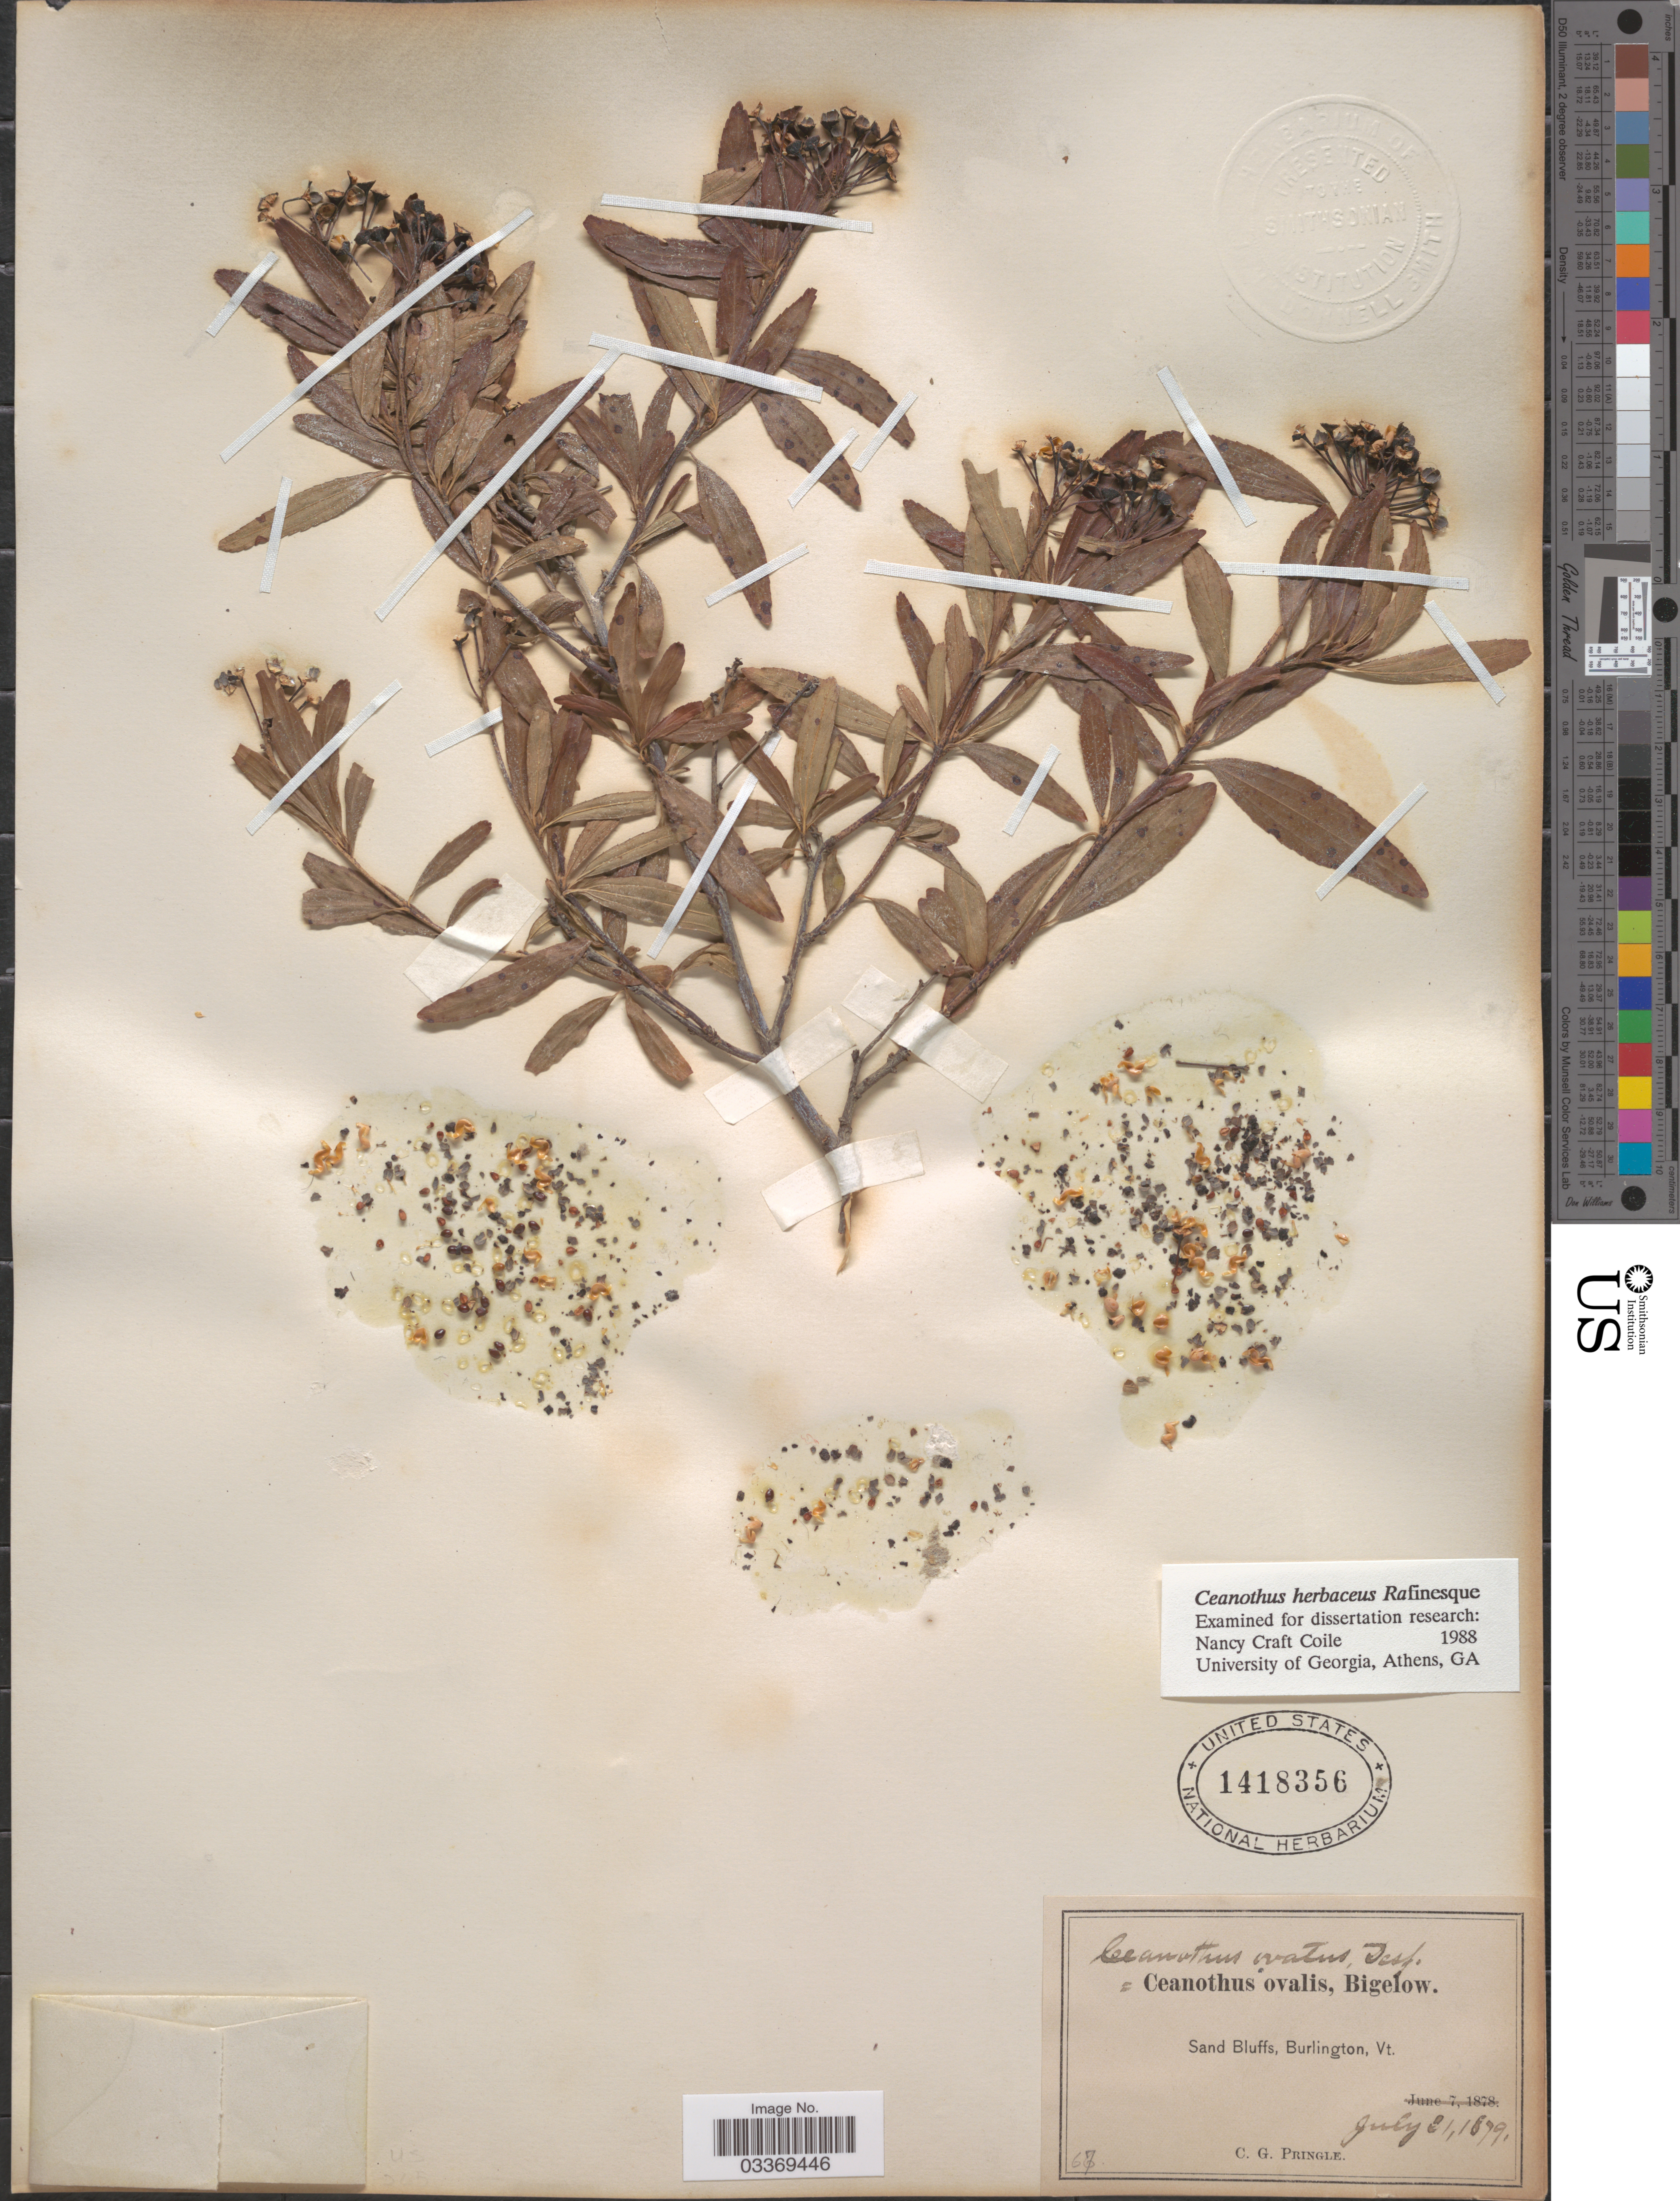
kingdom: Plantae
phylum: Tracheophyta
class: Magnoliopsida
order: Rosales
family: Rhamnaceae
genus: Ceanothus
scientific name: Ceanothus ovatus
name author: Desf.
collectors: C. G. Pringle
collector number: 67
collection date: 1879-07-21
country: United States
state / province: Vermont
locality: Sand Bluffs, Burlington.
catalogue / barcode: US 1418356